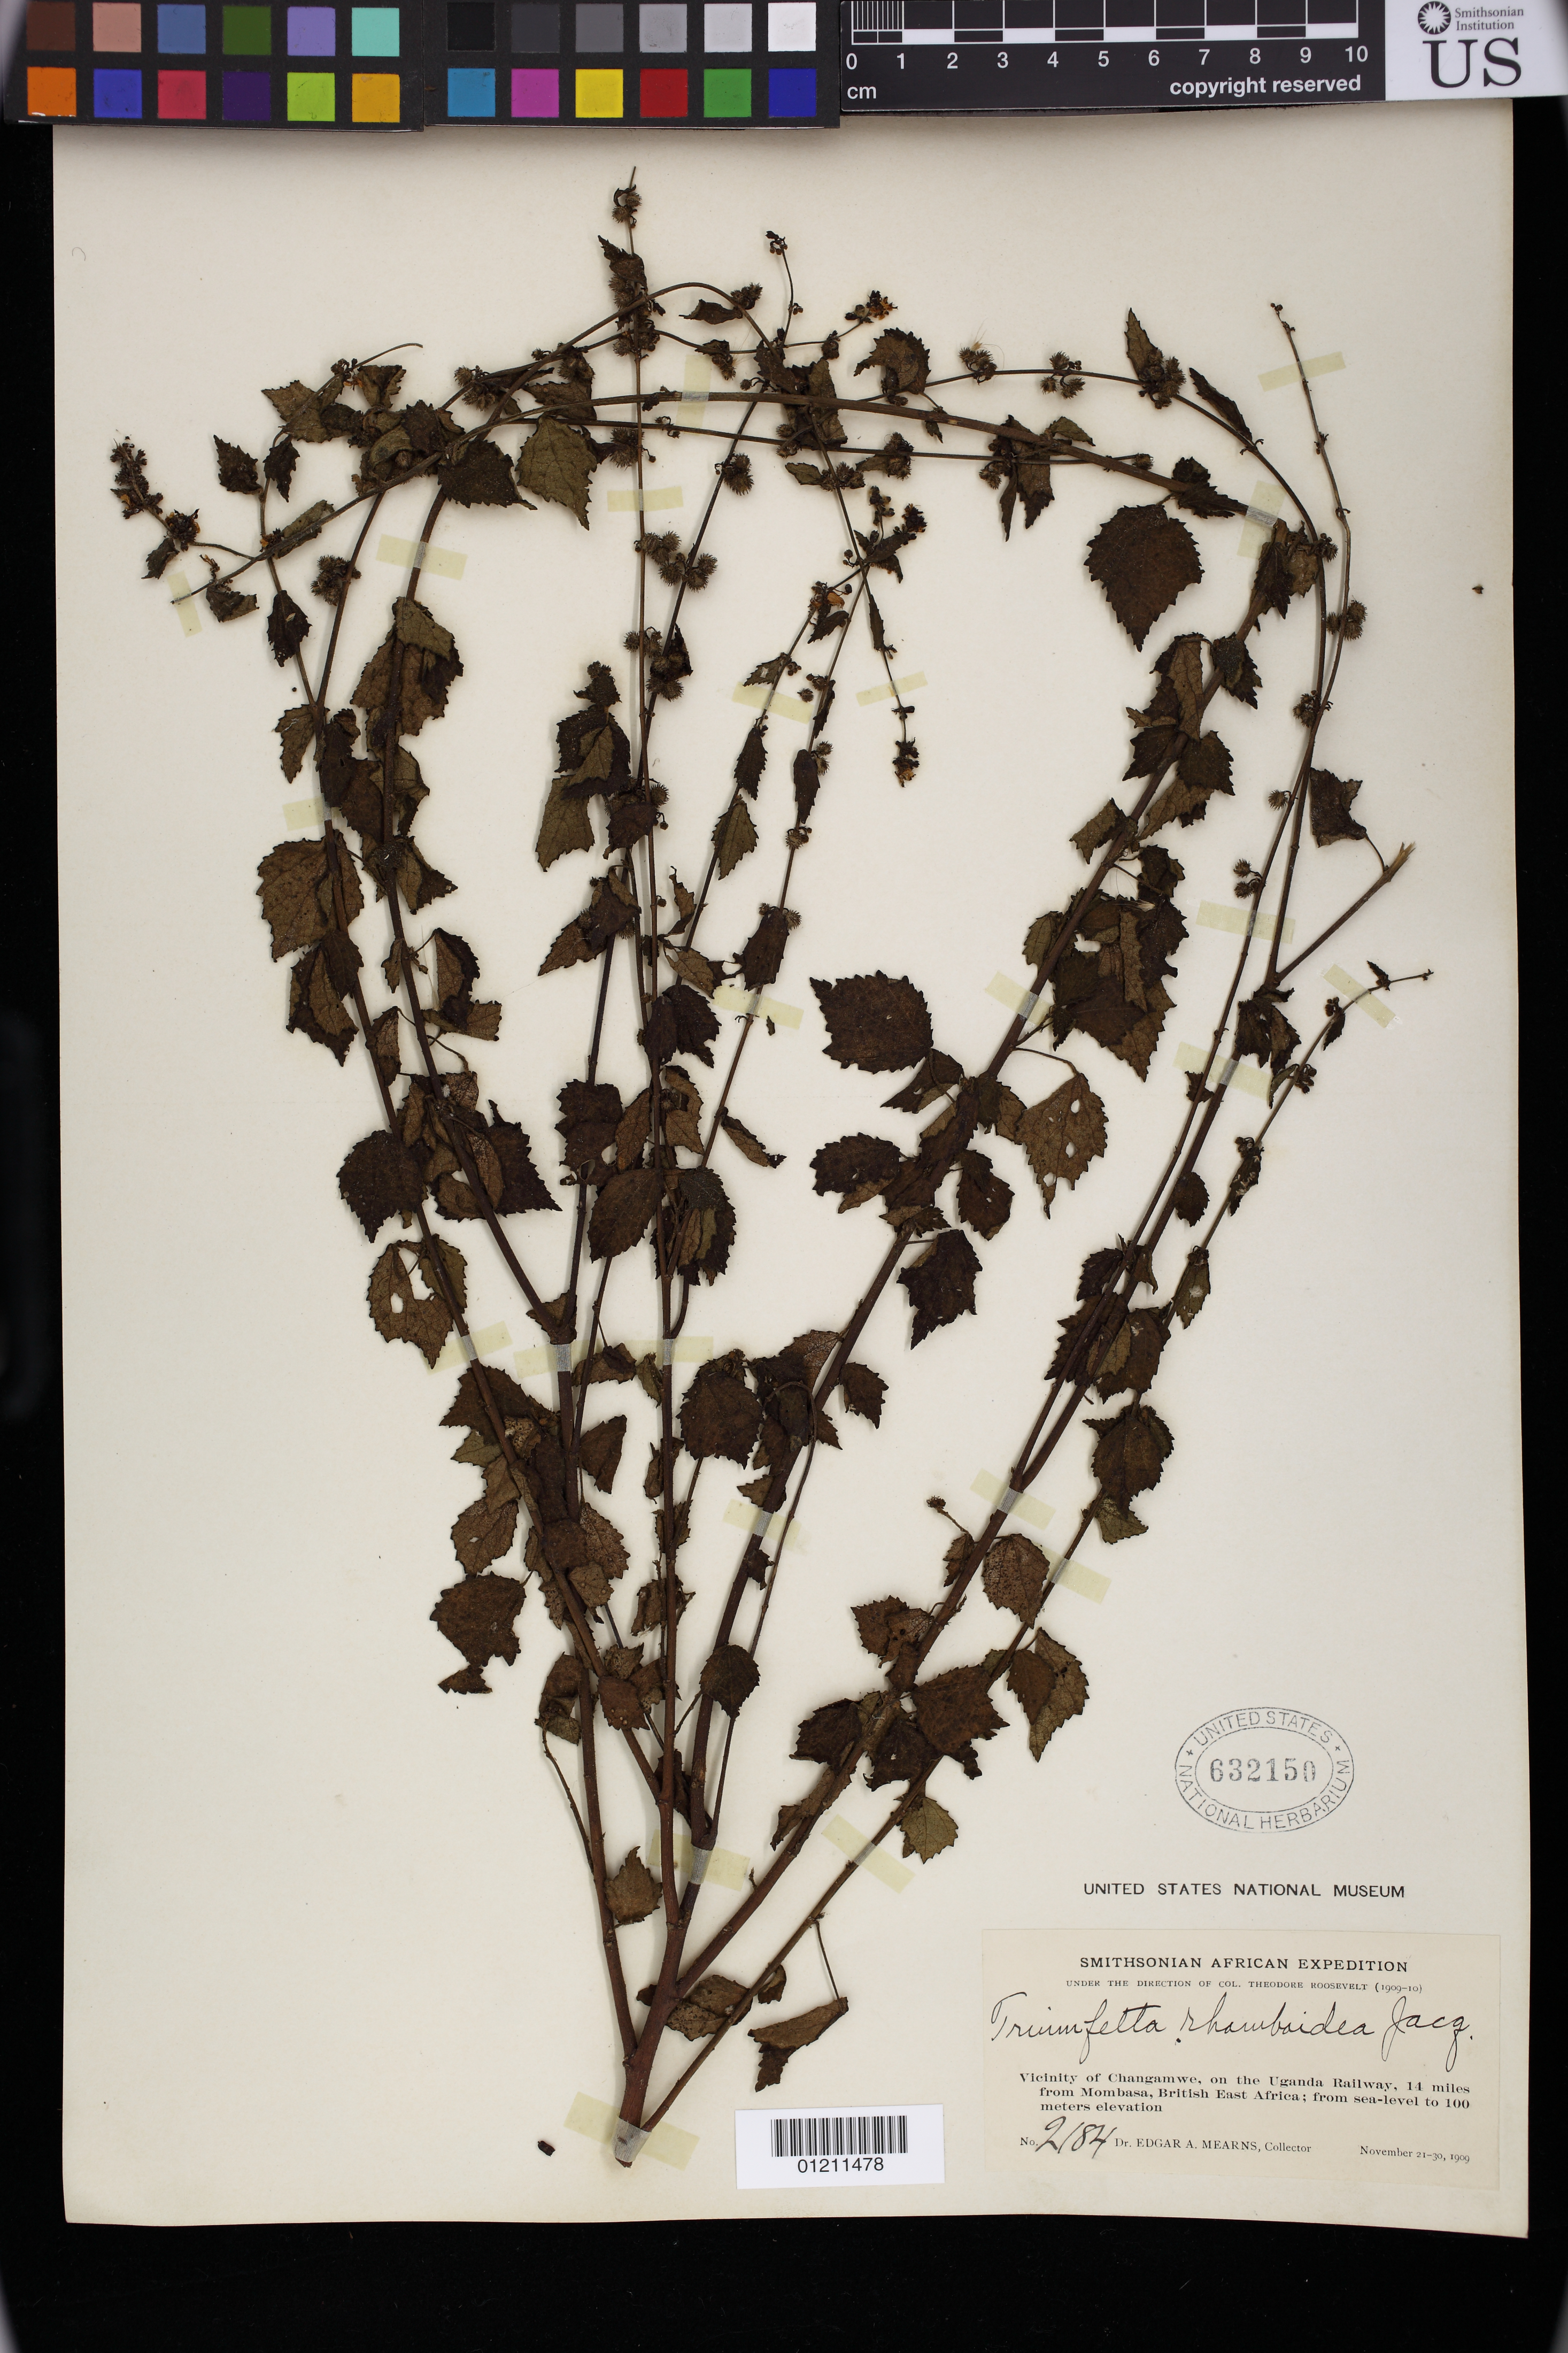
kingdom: Plantae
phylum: Tracheophyta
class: Magnoliopsida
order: Malvales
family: Malvaceae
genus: Triumfetta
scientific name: Triumfetta rhomboidea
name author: Jacq.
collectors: E. A. Mearns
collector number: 2184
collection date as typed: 21 Nov 1909 to 30 Nov 1909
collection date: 1909-11-21/1909-11-30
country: Kenya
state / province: Mombasa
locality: Vicinity of Changamwe, on the Uganda Railway, 14 miles from Mombasa, British East Africa.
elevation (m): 0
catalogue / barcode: US 632150